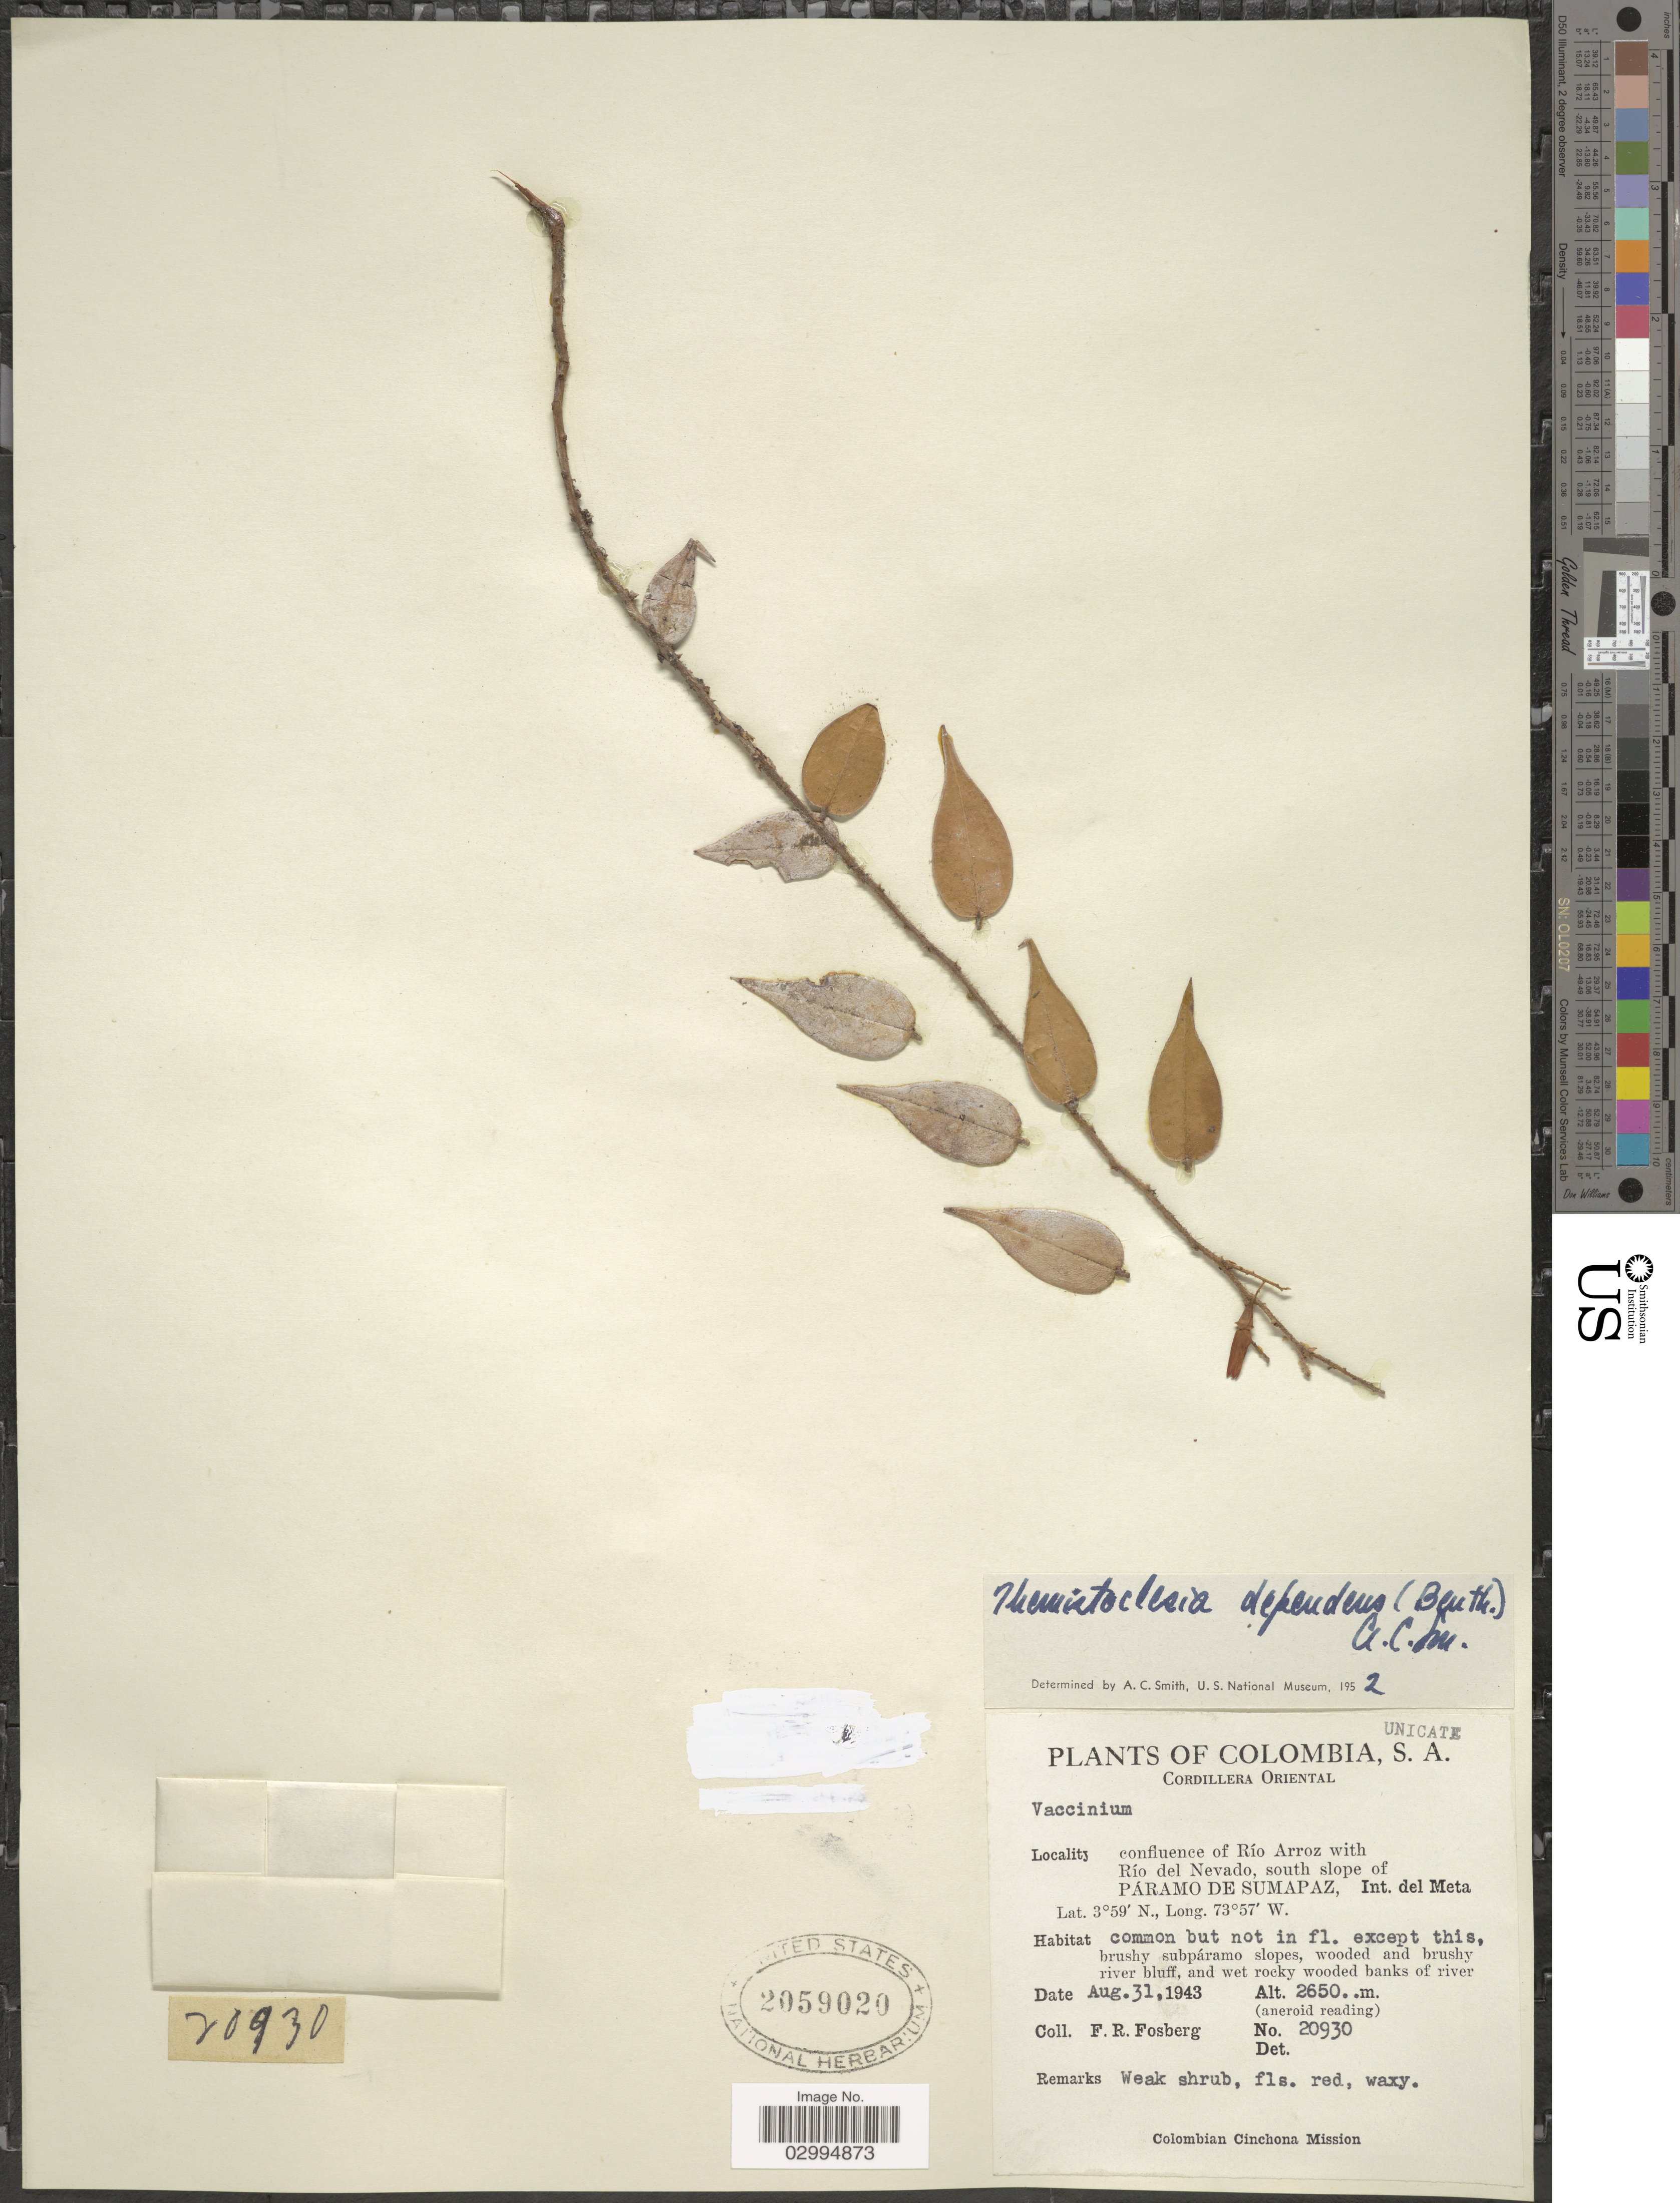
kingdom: Plantae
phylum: Tracheophyta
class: Magnoliopsida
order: Ericales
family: Ericaceae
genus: Themistoclesia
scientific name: Themistoclesia dependens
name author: (Benth.) A.C. Sm.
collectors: F. R. Fosberg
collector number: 20930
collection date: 1943-08-31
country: Colombia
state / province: Meta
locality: Cordillera Oriental. Confluence of Río Arroz with Río del Nevado, south slope of Páramo de Sumapaz, Int. del Meta.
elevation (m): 2650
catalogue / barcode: US 2059020